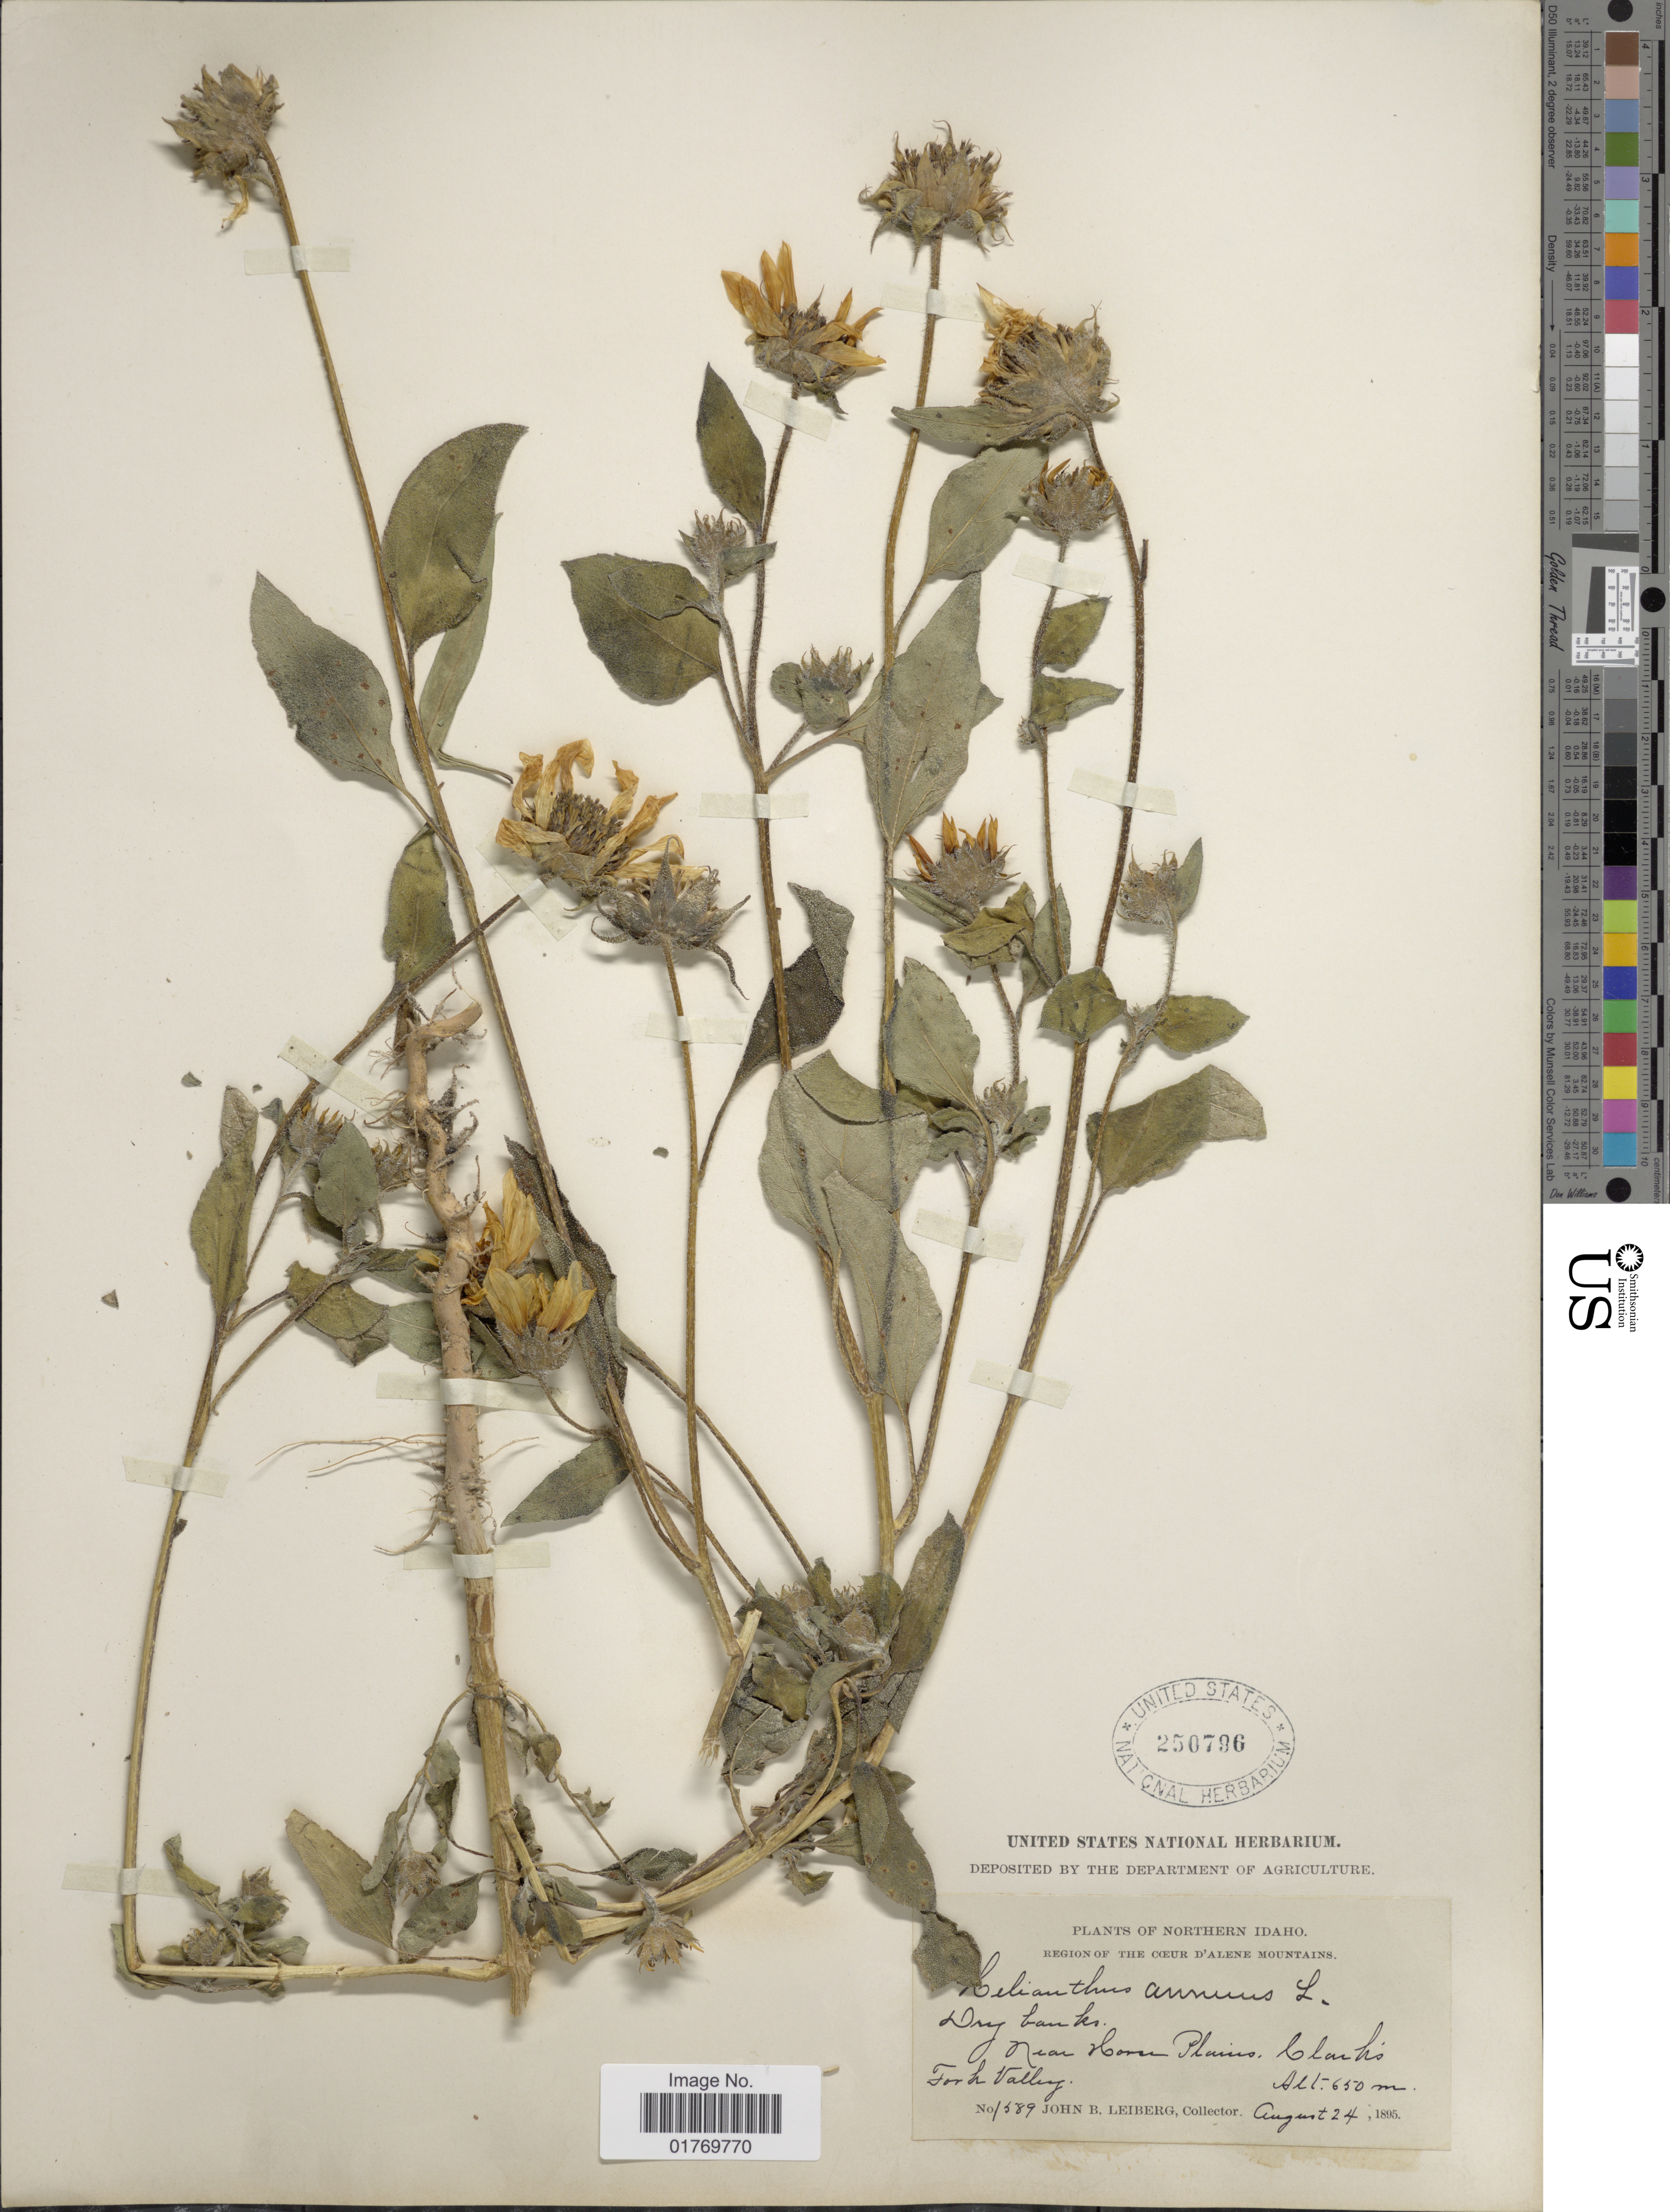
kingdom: Plantae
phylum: Tracheophyta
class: Magnoliopsida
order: Asterales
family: Asteraceae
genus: Helianthus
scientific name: Helianthus annuus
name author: L.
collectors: J. B. Leiberg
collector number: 1589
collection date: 1895-08-24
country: United States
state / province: Idaho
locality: Near Horse Plains, Clark's Fork Valley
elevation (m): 650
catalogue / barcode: US 250796